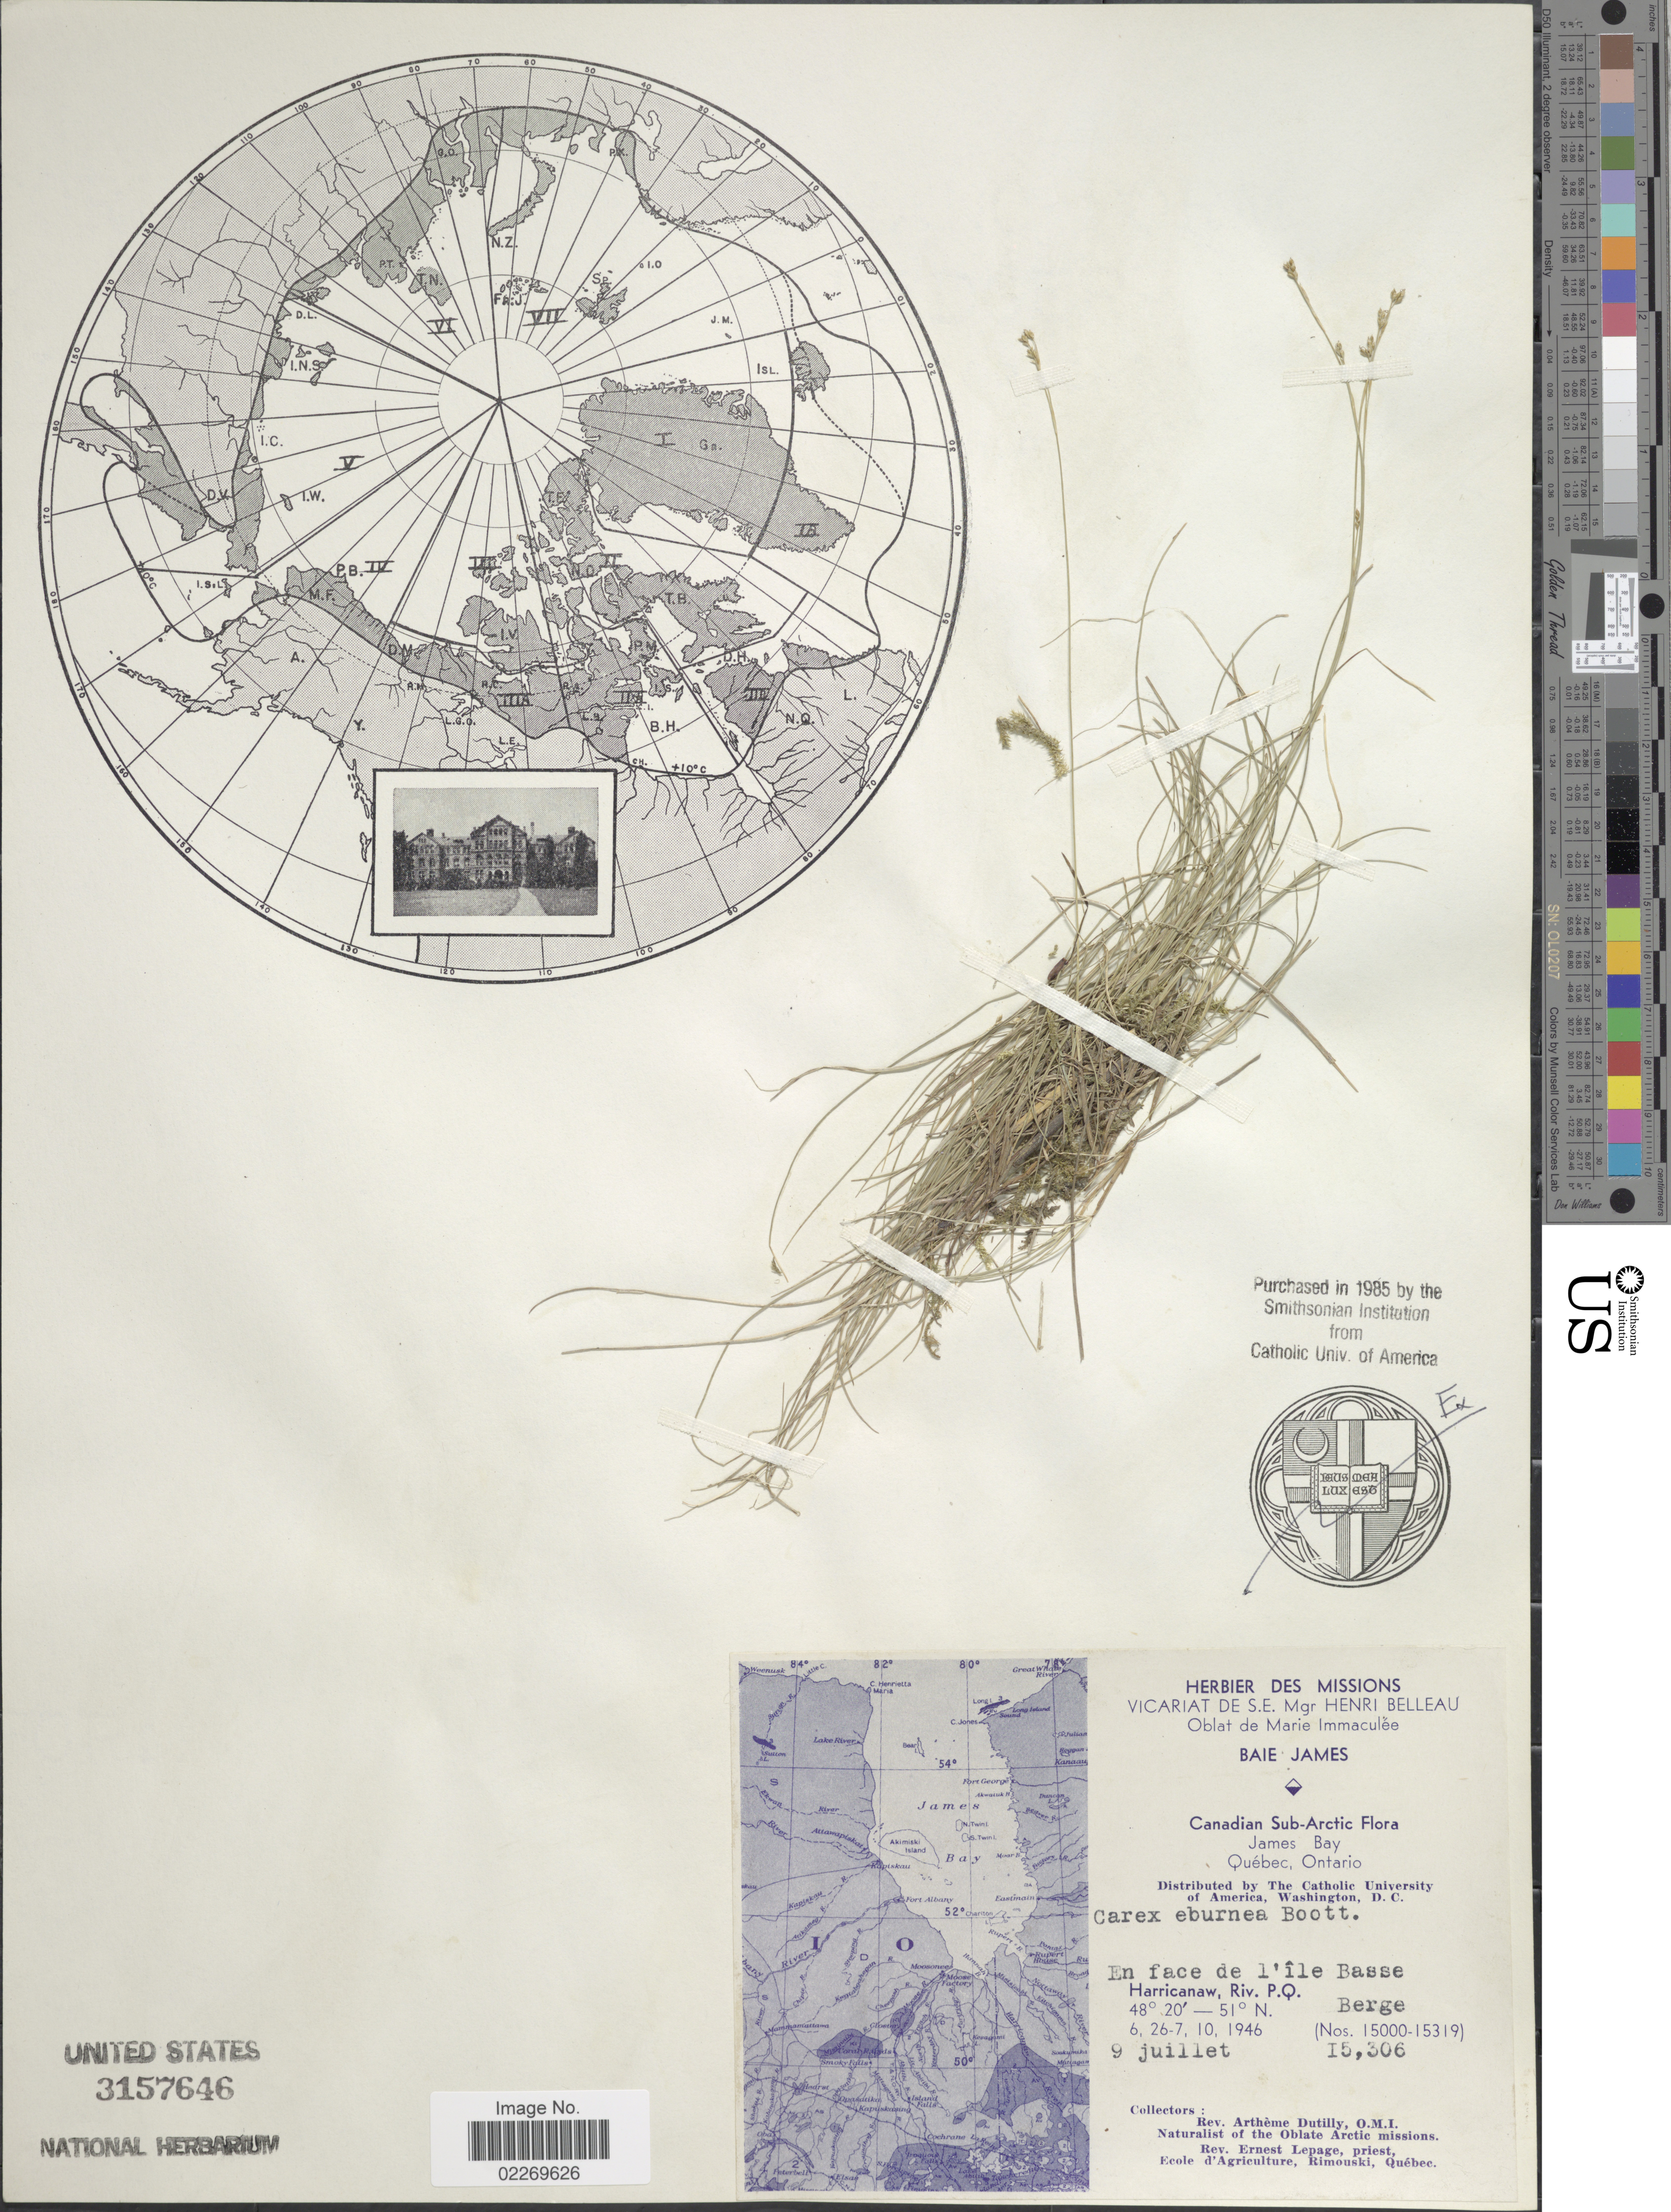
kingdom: Plantae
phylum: Tracheophyta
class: Liliopsida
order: Poales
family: Cyperaceae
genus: Carex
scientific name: Carex eburnea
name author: Boott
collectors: A. Dutilly & E. Lepage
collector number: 15306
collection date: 1946-07-09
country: Canada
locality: Baie James, Canadian Sub-Arctic, James Bay, Quebec, Ontario, Basse Harricanaw, Riv,. P. Q. Berge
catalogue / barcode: US 3157646